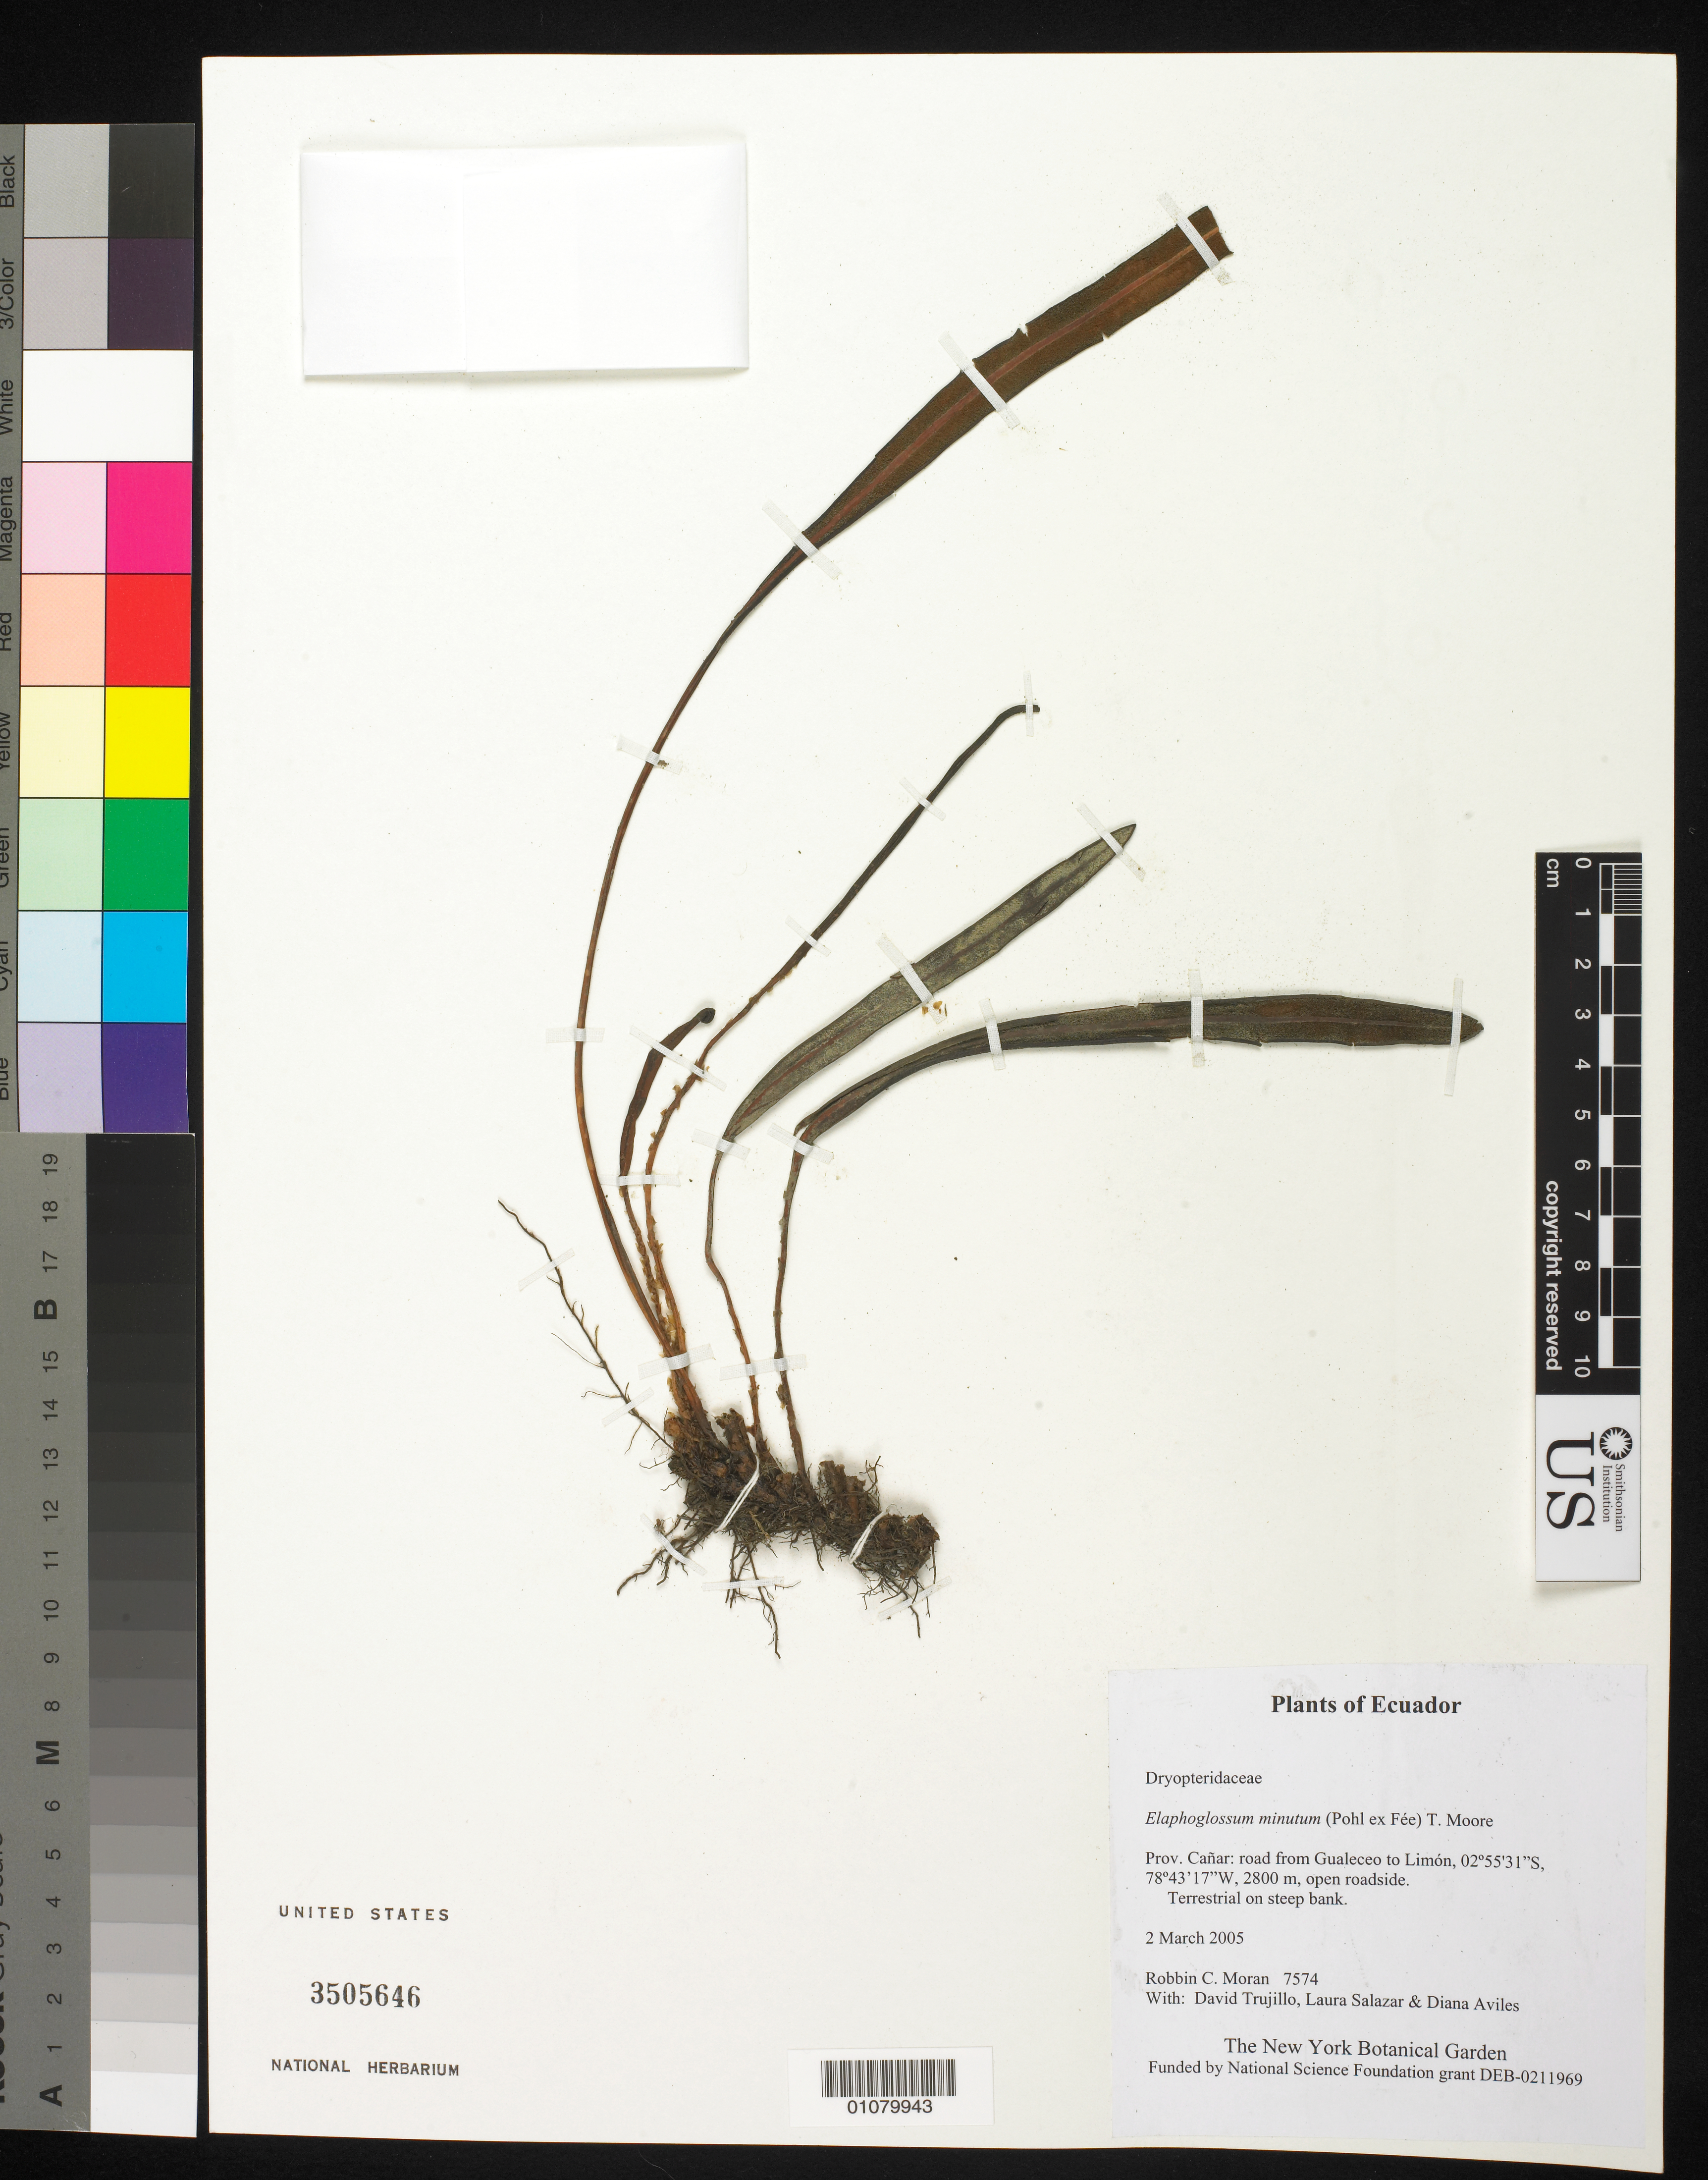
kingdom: Plantae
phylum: Tracheophyta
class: Polypodiopsida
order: Polypodiales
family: Dryopteridaceae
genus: Elaphoglossum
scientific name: Elaphoglossum minutum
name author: (Pohl ex Fée) T. Moore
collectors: R. C. Moran, D. Trujillo, L. Salazar & D. Aviles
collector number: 7574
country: Ecuador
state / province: Cañar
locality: Road from Gualeceo to Limon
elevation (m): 2800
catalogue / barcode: US 3505646